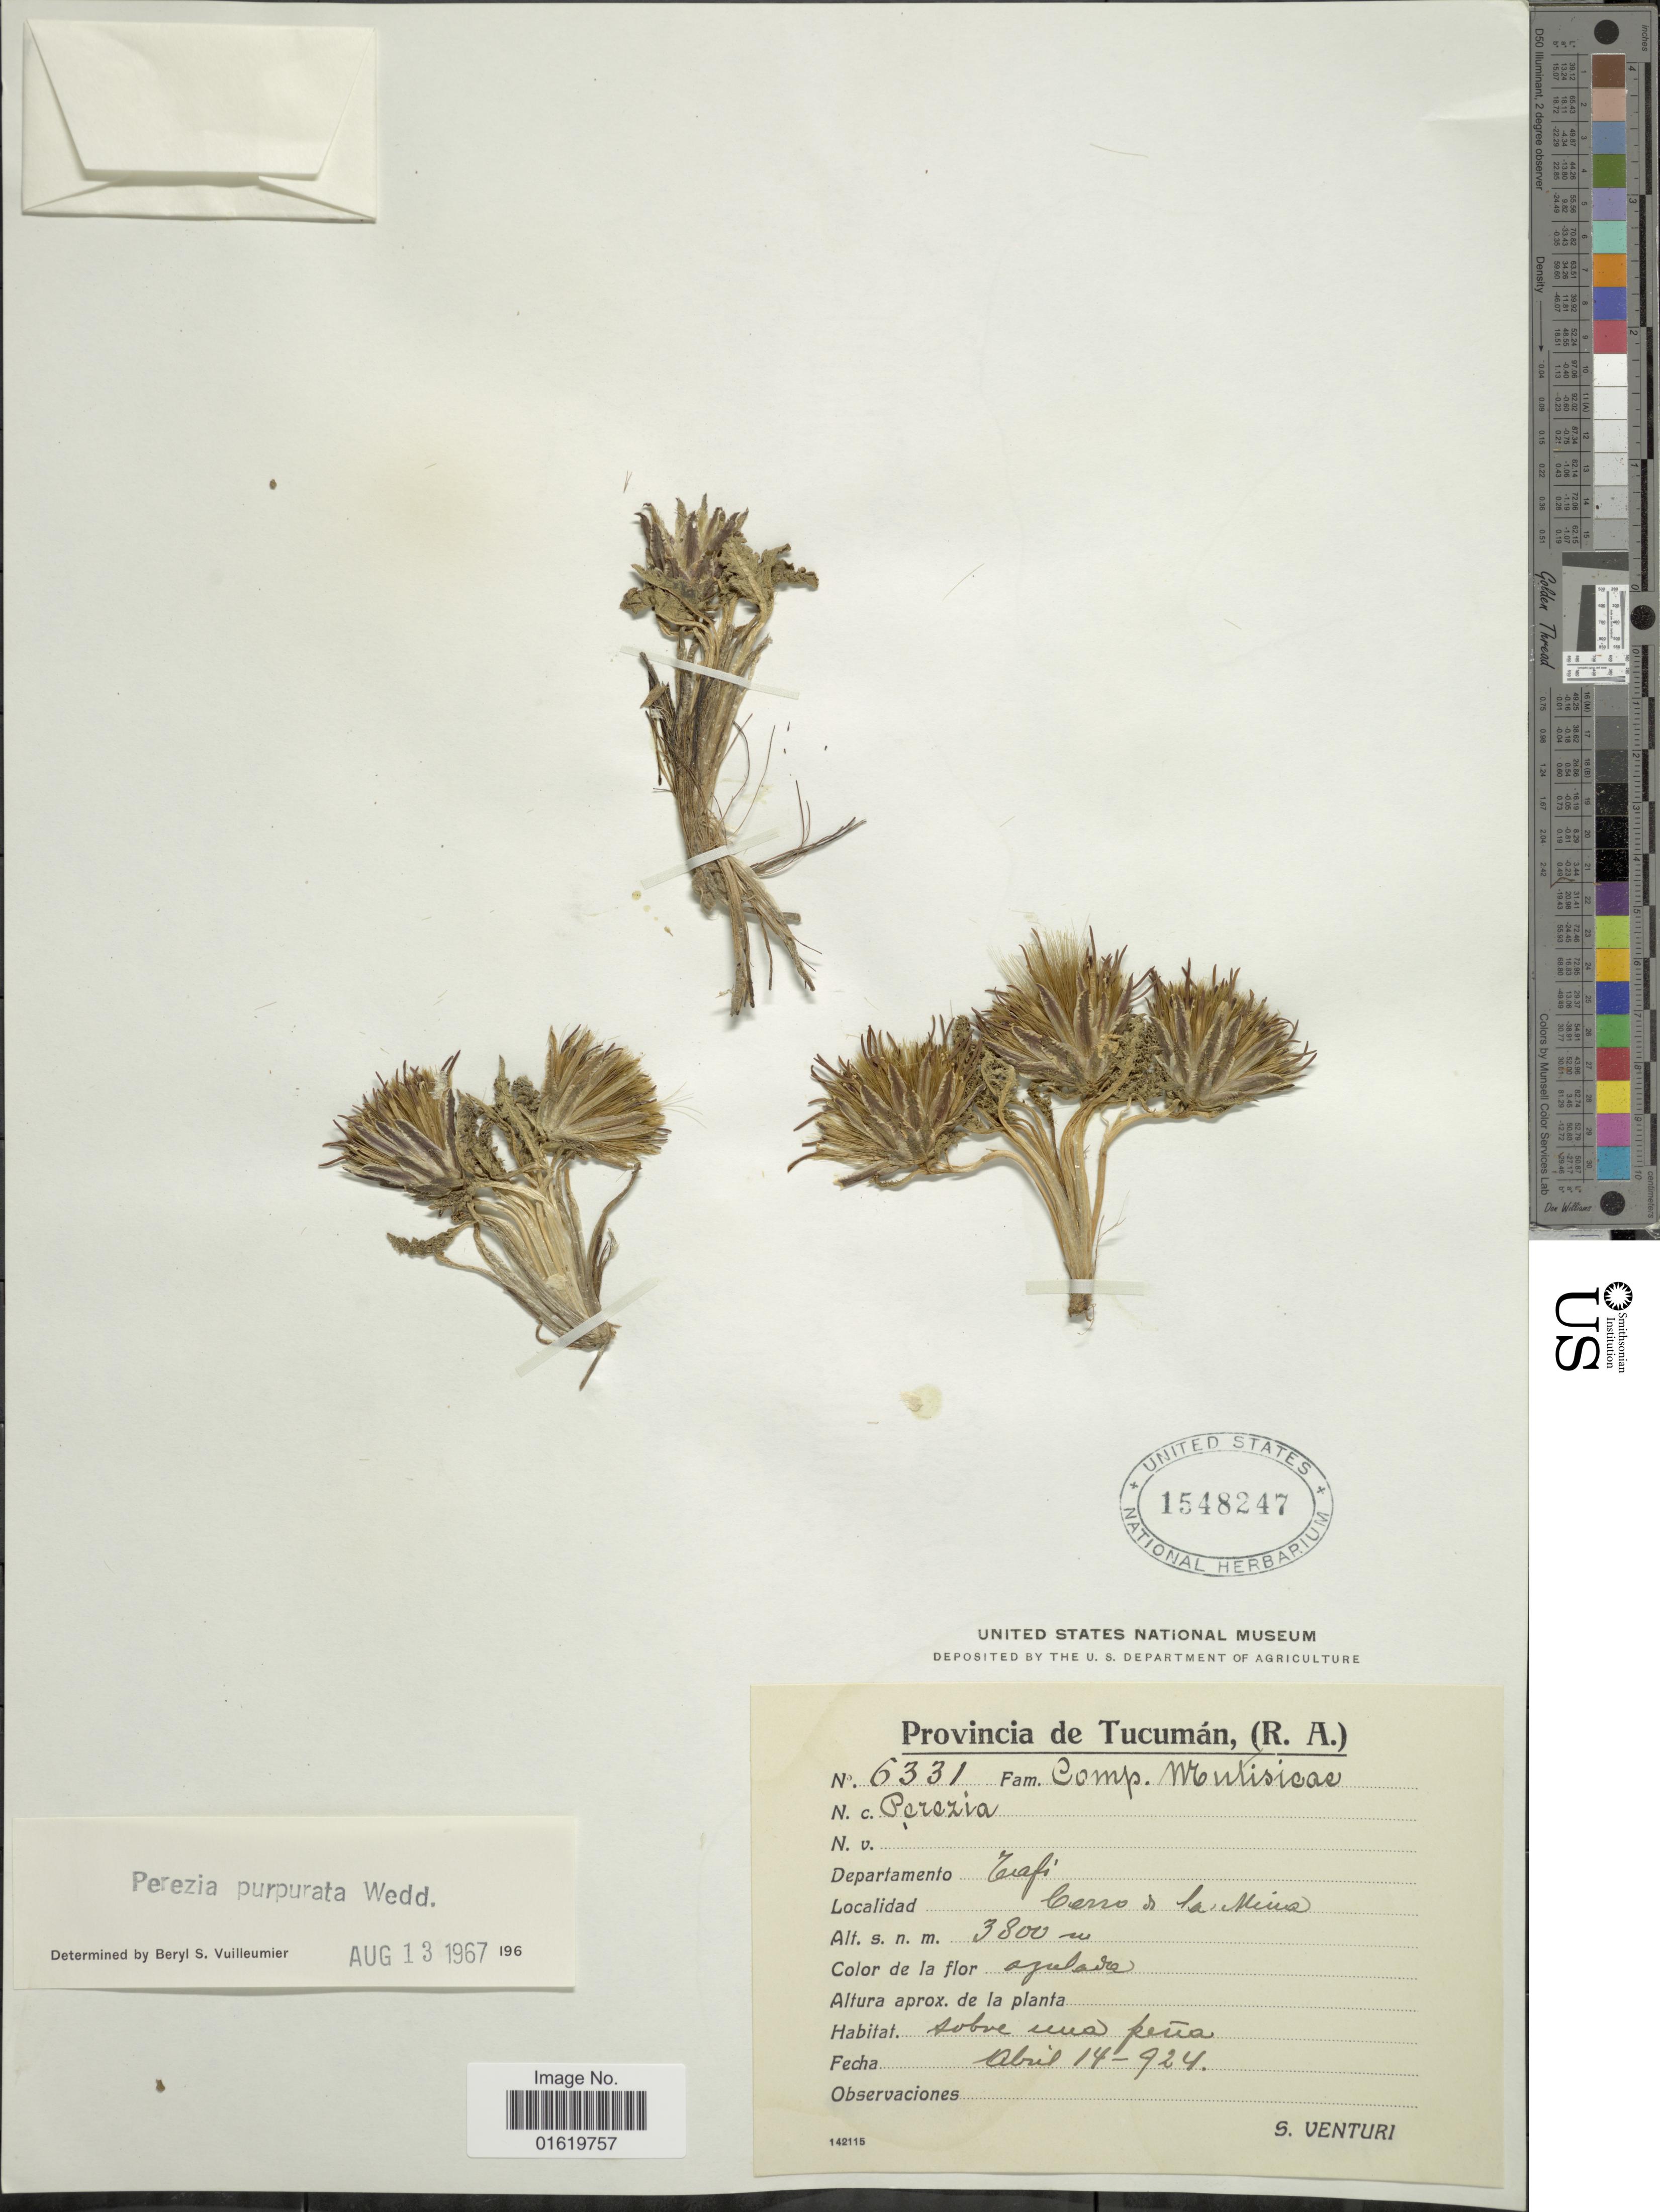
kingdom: Plantae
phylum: Tracheophyta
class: Magnoliopsida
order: Asterales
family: Asteraceae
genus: Perezia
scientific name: Perezia purpurata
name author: Wedd.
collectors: S. Venturi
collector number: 6331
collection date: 1924-04-14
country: Argentina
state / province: Tucuman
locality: Provincia de Tucumán, (R.A.). Departamento Tafi. Cerro de la Mina.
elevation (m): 3800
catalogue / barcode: US 1548247